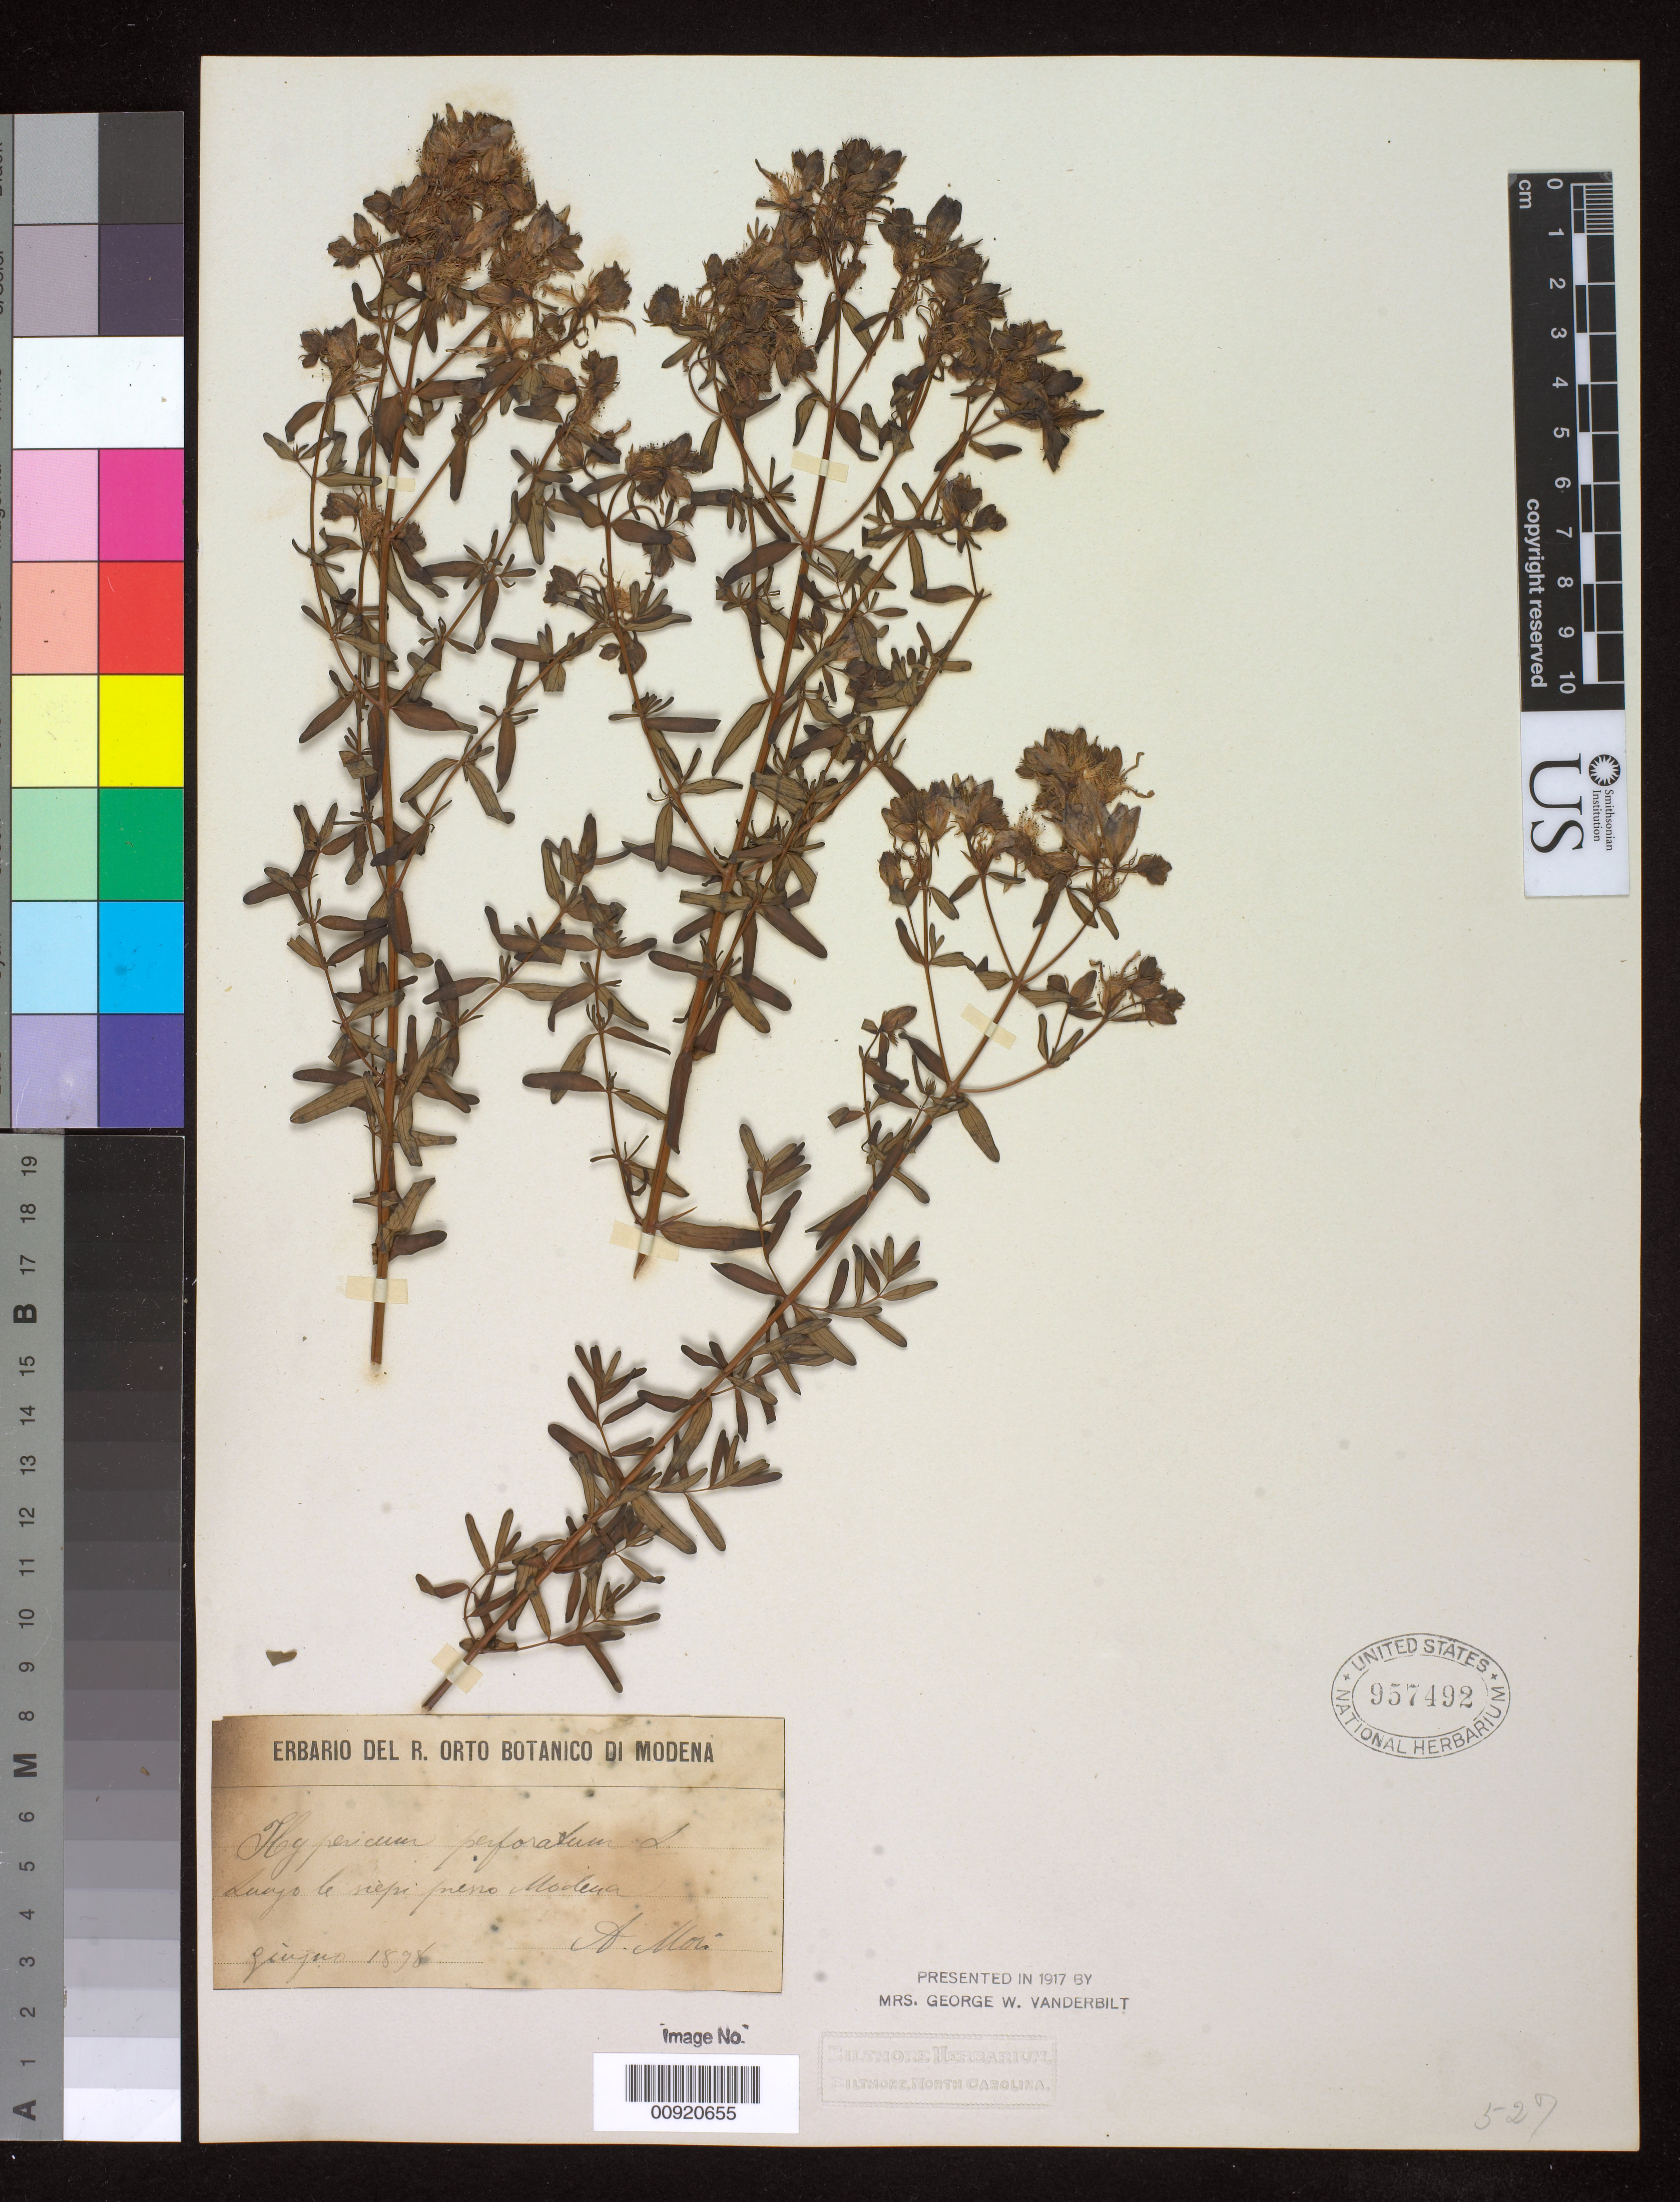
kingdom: Plantae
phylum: Tracheophyta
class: Magnoliopsida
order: Malpighiales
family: Hypericaceae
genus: Hypericum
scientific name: Hypericum perforatum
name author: L.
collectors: A. Mori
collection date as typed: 1898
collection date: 1898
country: Italy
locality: Modena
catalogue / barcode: US 957492